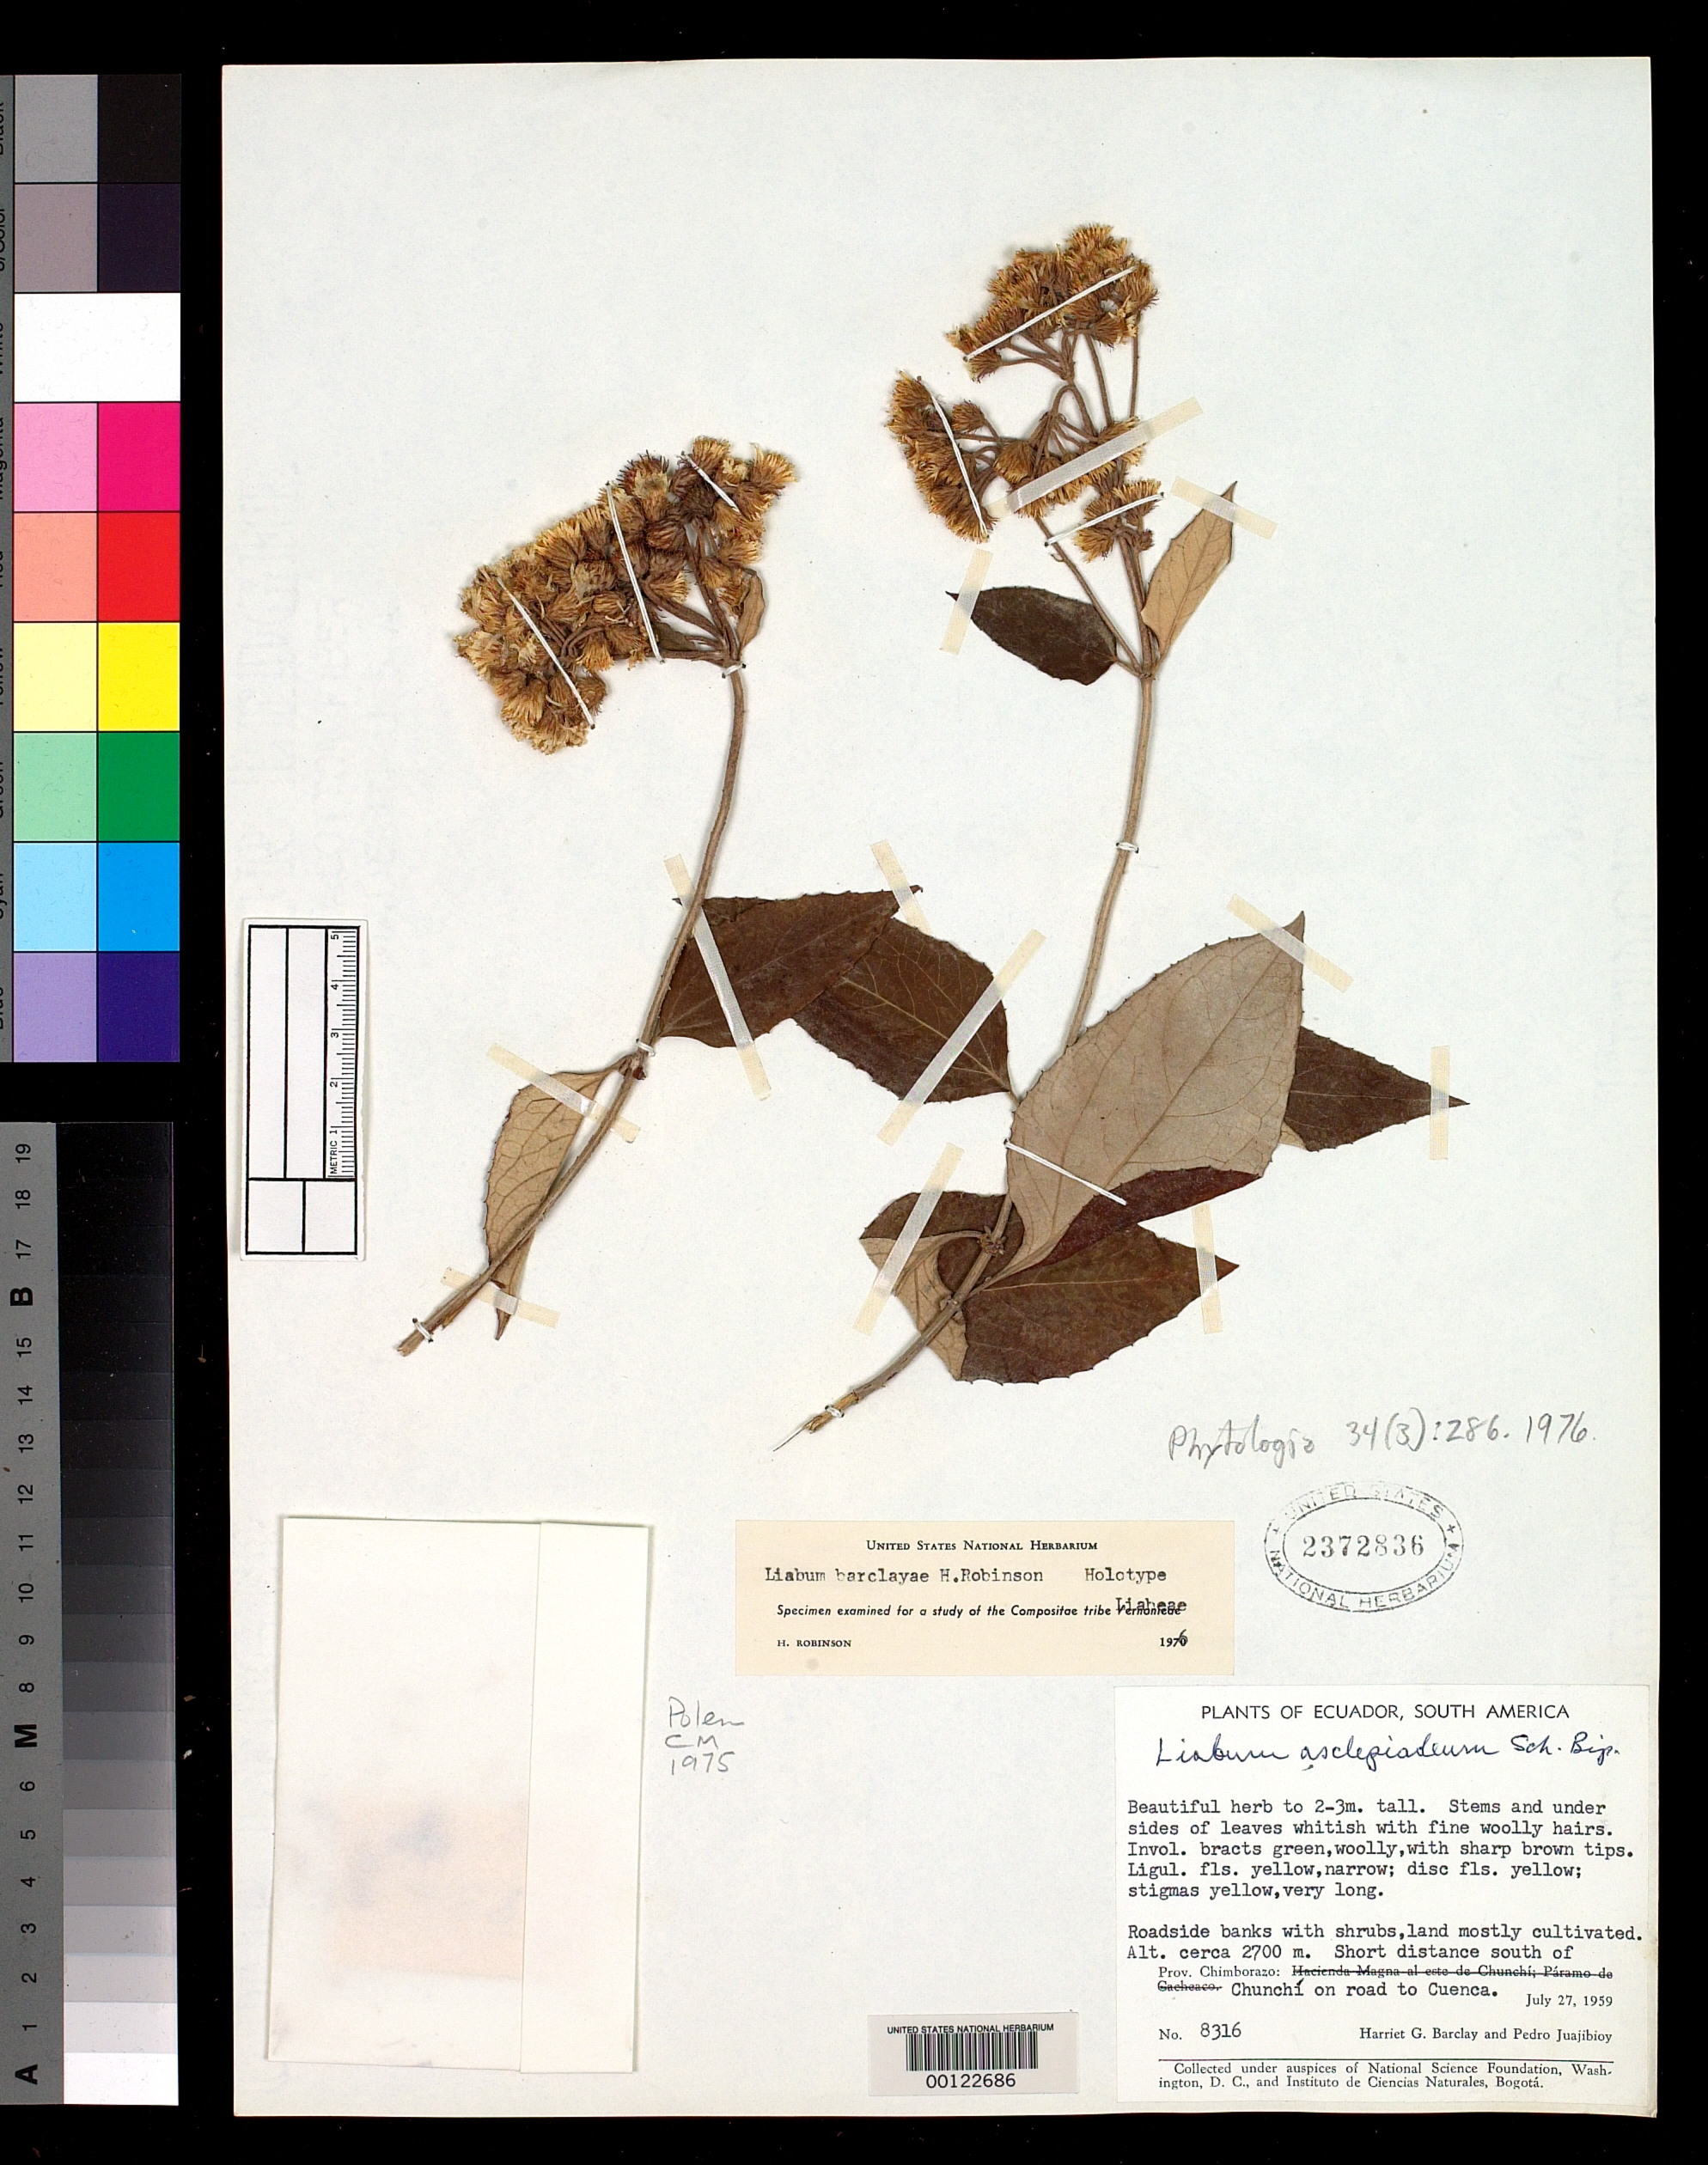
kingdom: Plantae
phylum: Tracheophyta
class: Magnoliopsida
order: Asterales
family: Asteraceae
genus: Liabum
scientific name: Liabum barclayae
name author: H. Rob.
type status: Holotype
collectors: H. G. Barclay & P. Juajibioy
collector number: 8316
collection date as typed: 27 Jul 1959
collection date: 1959-07-27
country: Ecuador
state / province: Chimborazo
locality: S of Chunchi on road to Cuenca.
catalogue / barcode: US 2372836